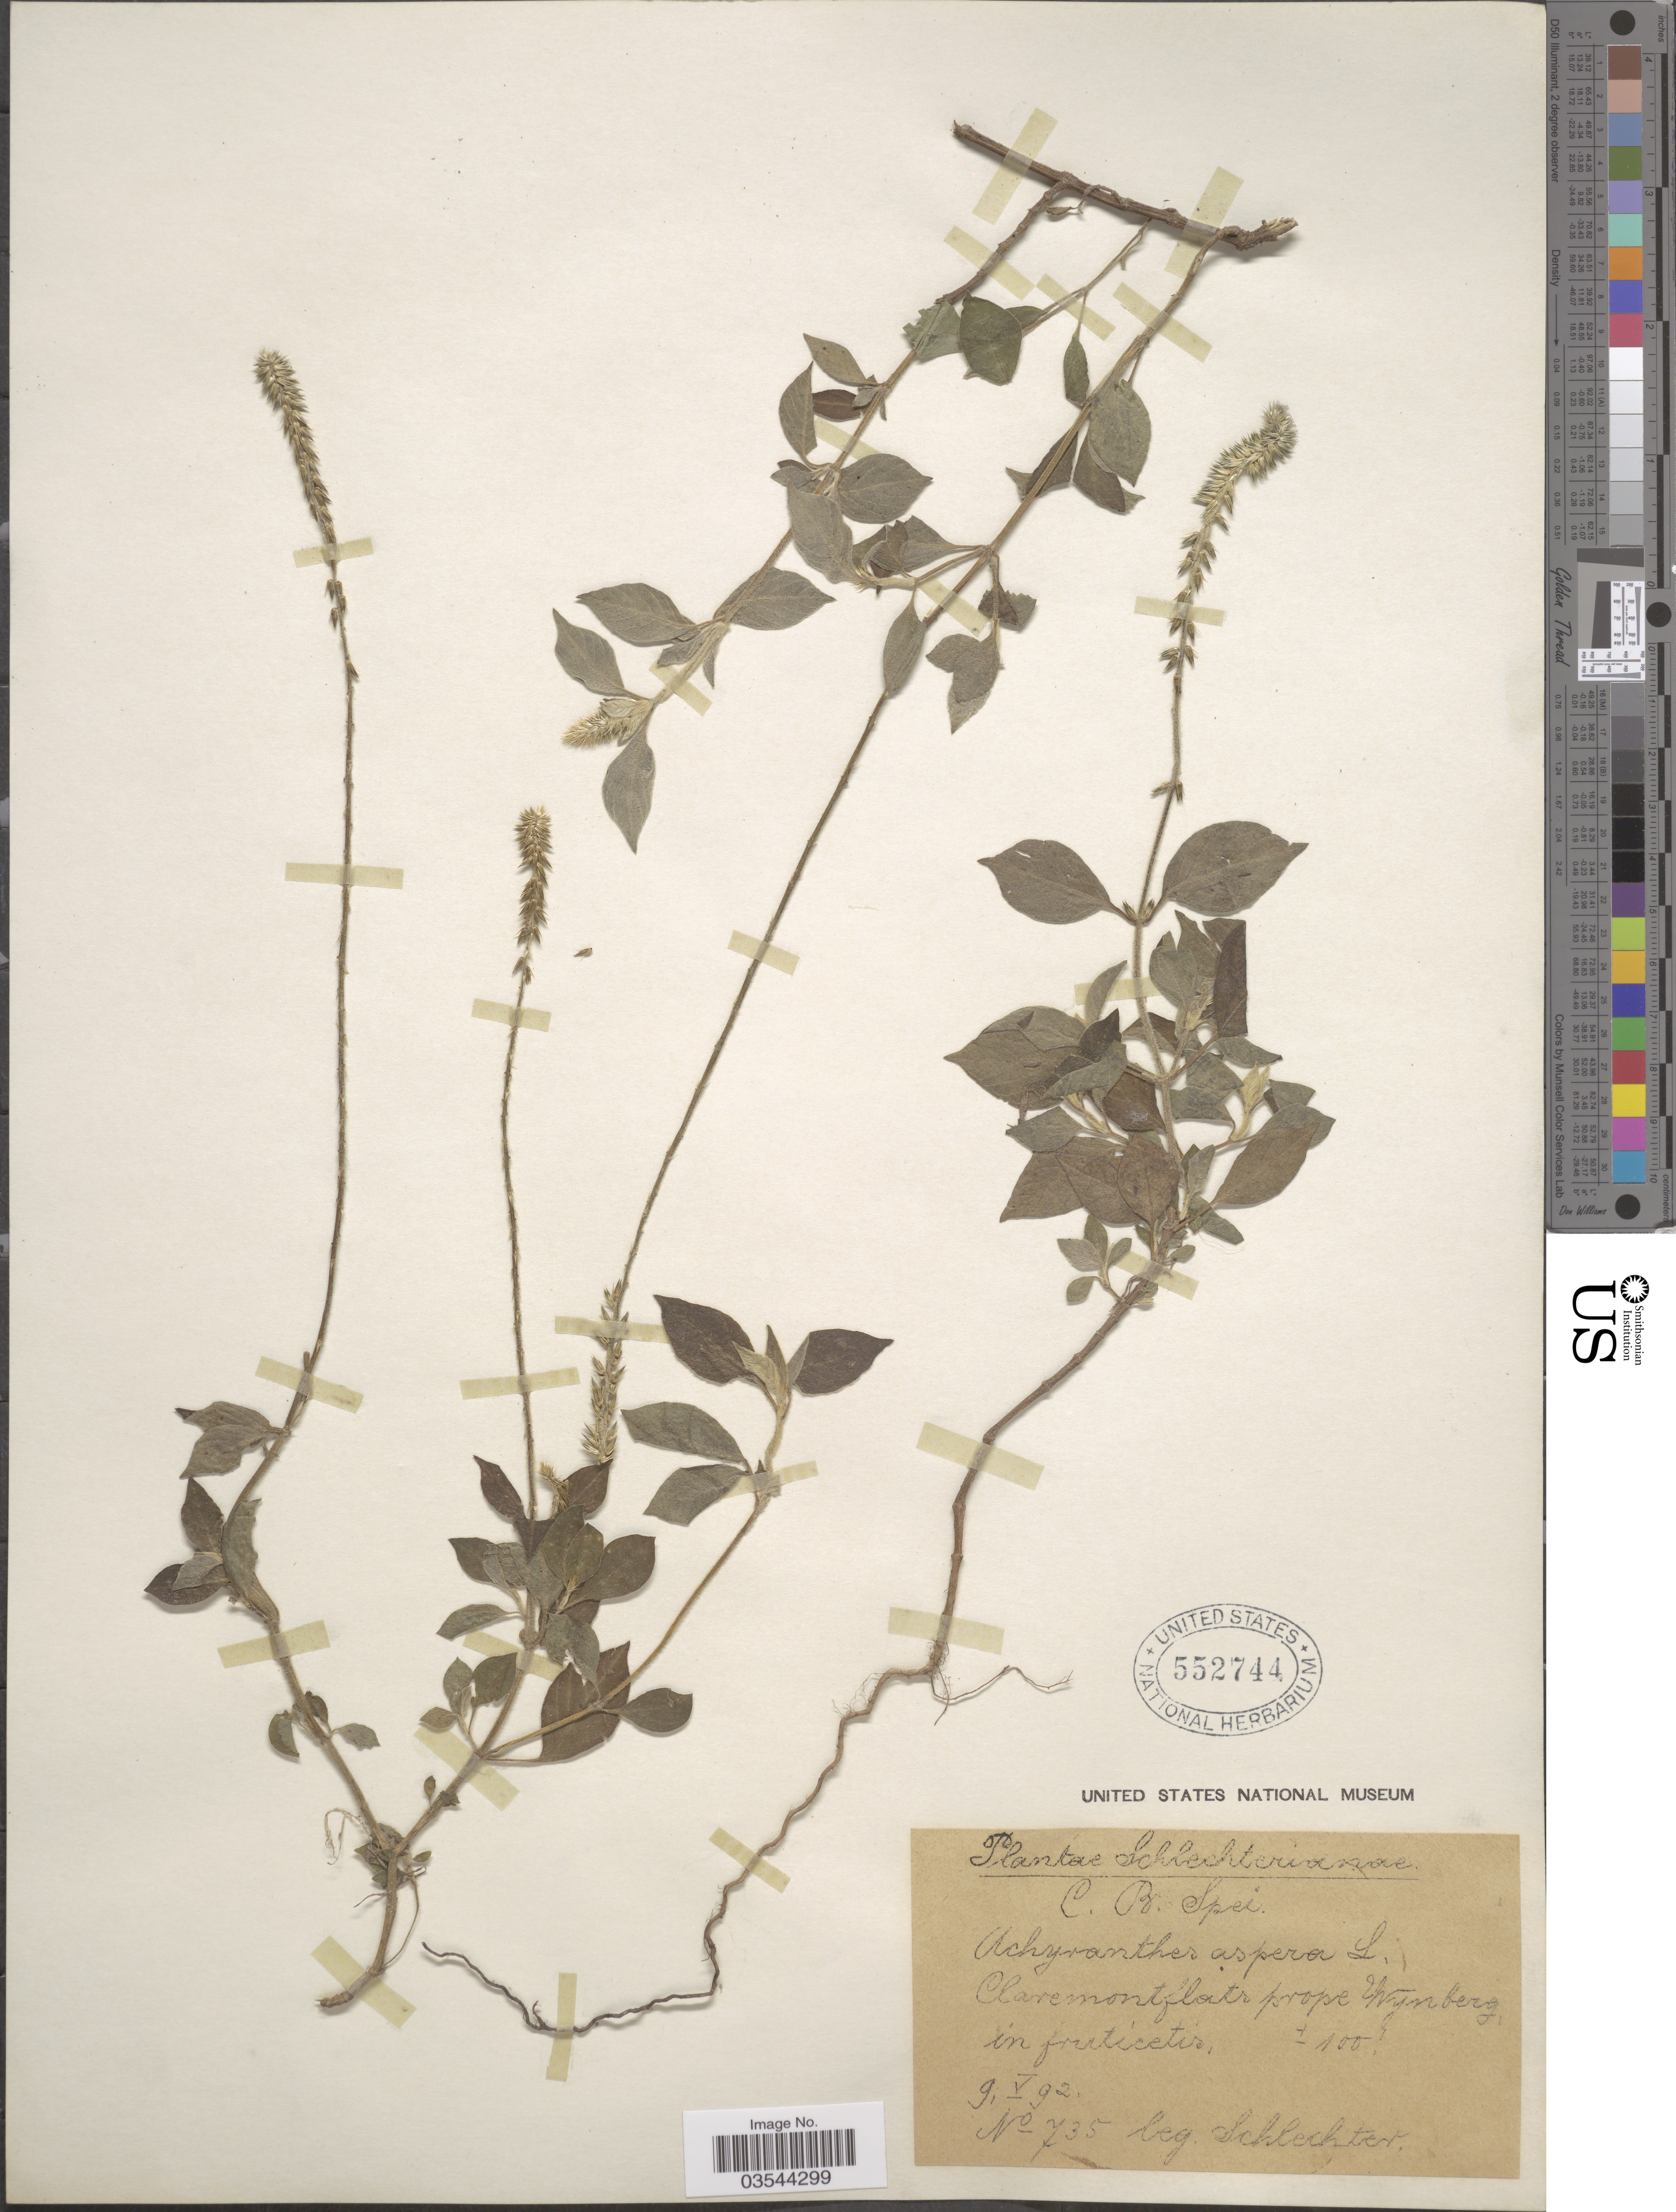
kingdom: Plantae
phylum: Tracheophyta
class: Magnoliopsida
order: Caryophyllales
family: Amaranthaceae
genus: Achyranthes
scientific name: Achyranthes aspera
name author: L.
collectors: Schlechter, --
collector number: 735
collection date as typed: Transcribed d/m/y: 9/5/92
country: South Africa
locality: C.B. Spei. Claremontflats prope Wynberg.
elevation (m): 30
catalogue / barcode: US 552744